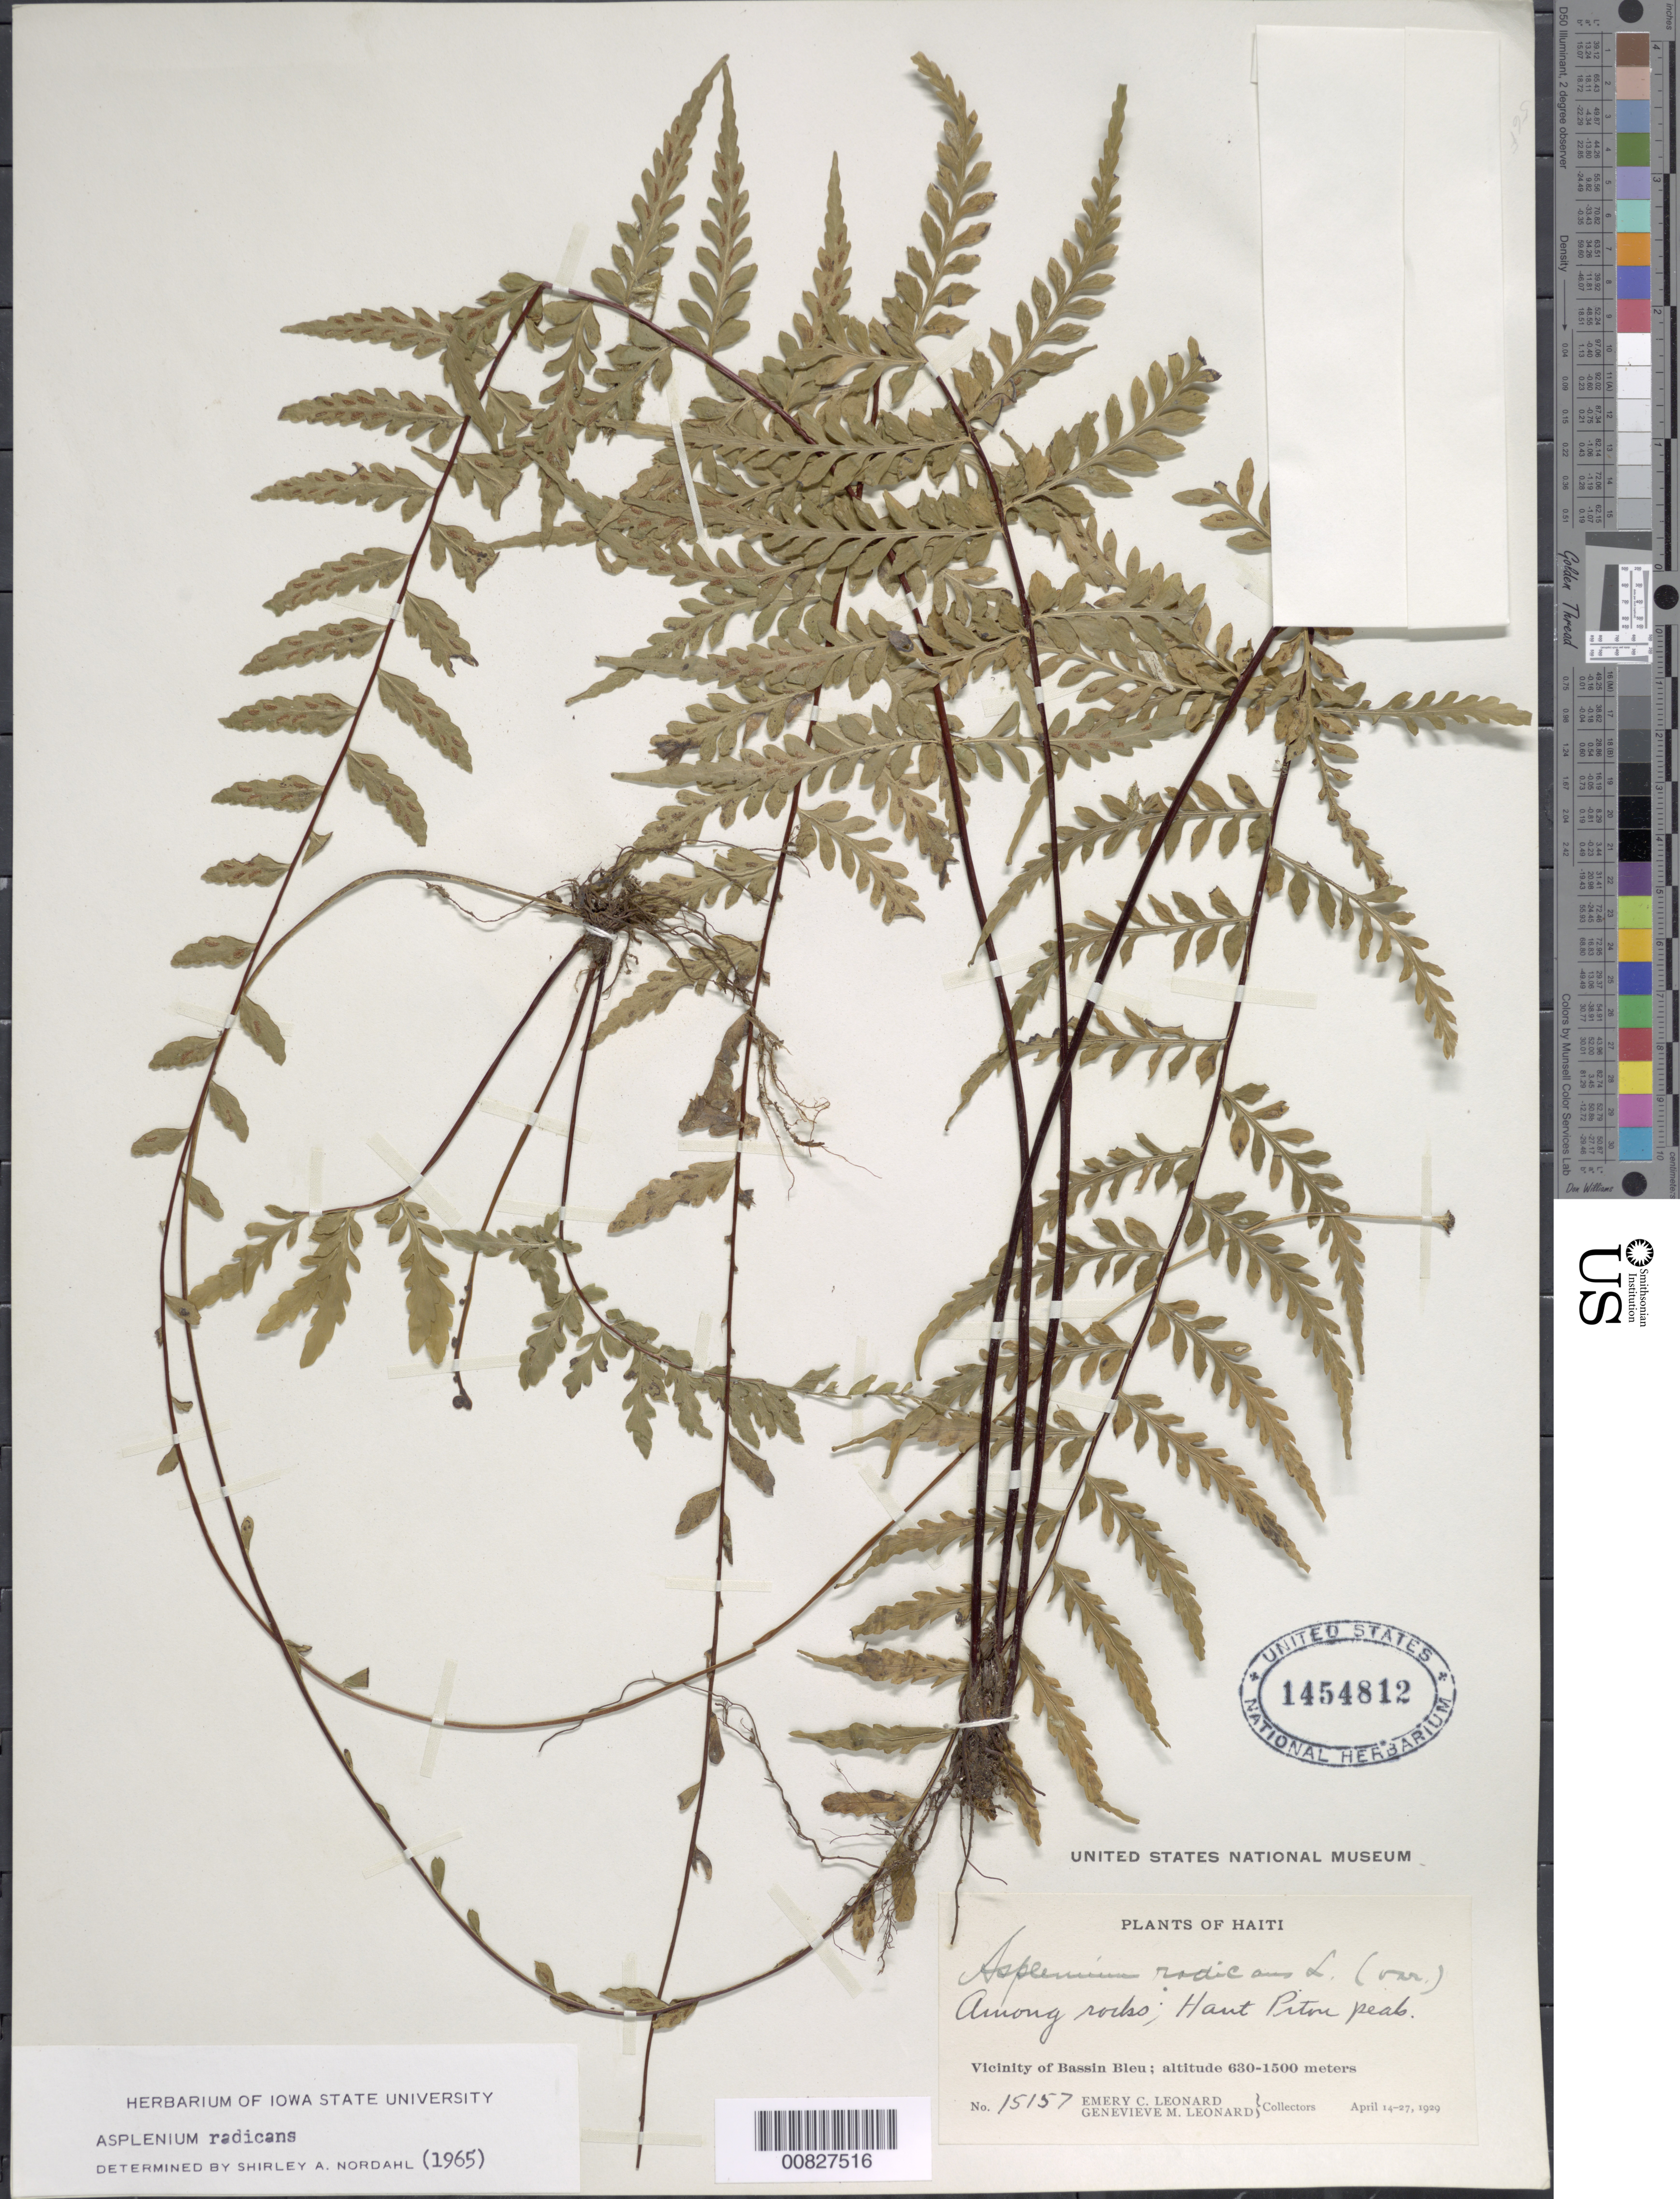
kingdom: Plantae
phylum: Tracheophyta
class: Polypodiopsida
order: Polypodiales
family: Aspleniaceae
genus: Asplenium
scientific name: Asplenium radicans var. alloeopteron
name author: (Kunze ex Klotzsch) Lellinger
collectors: E. C. Leonard & G. M. Leonard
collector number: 15157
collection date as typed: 14 Apr 1929 to 27 Apr 1929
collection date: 1929-04-14/1929-04-27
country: Haiti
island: Hispaniola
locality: Bassin Bleu, Haut Piton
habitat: Among rocks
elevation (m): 630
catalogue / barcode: US 1454812